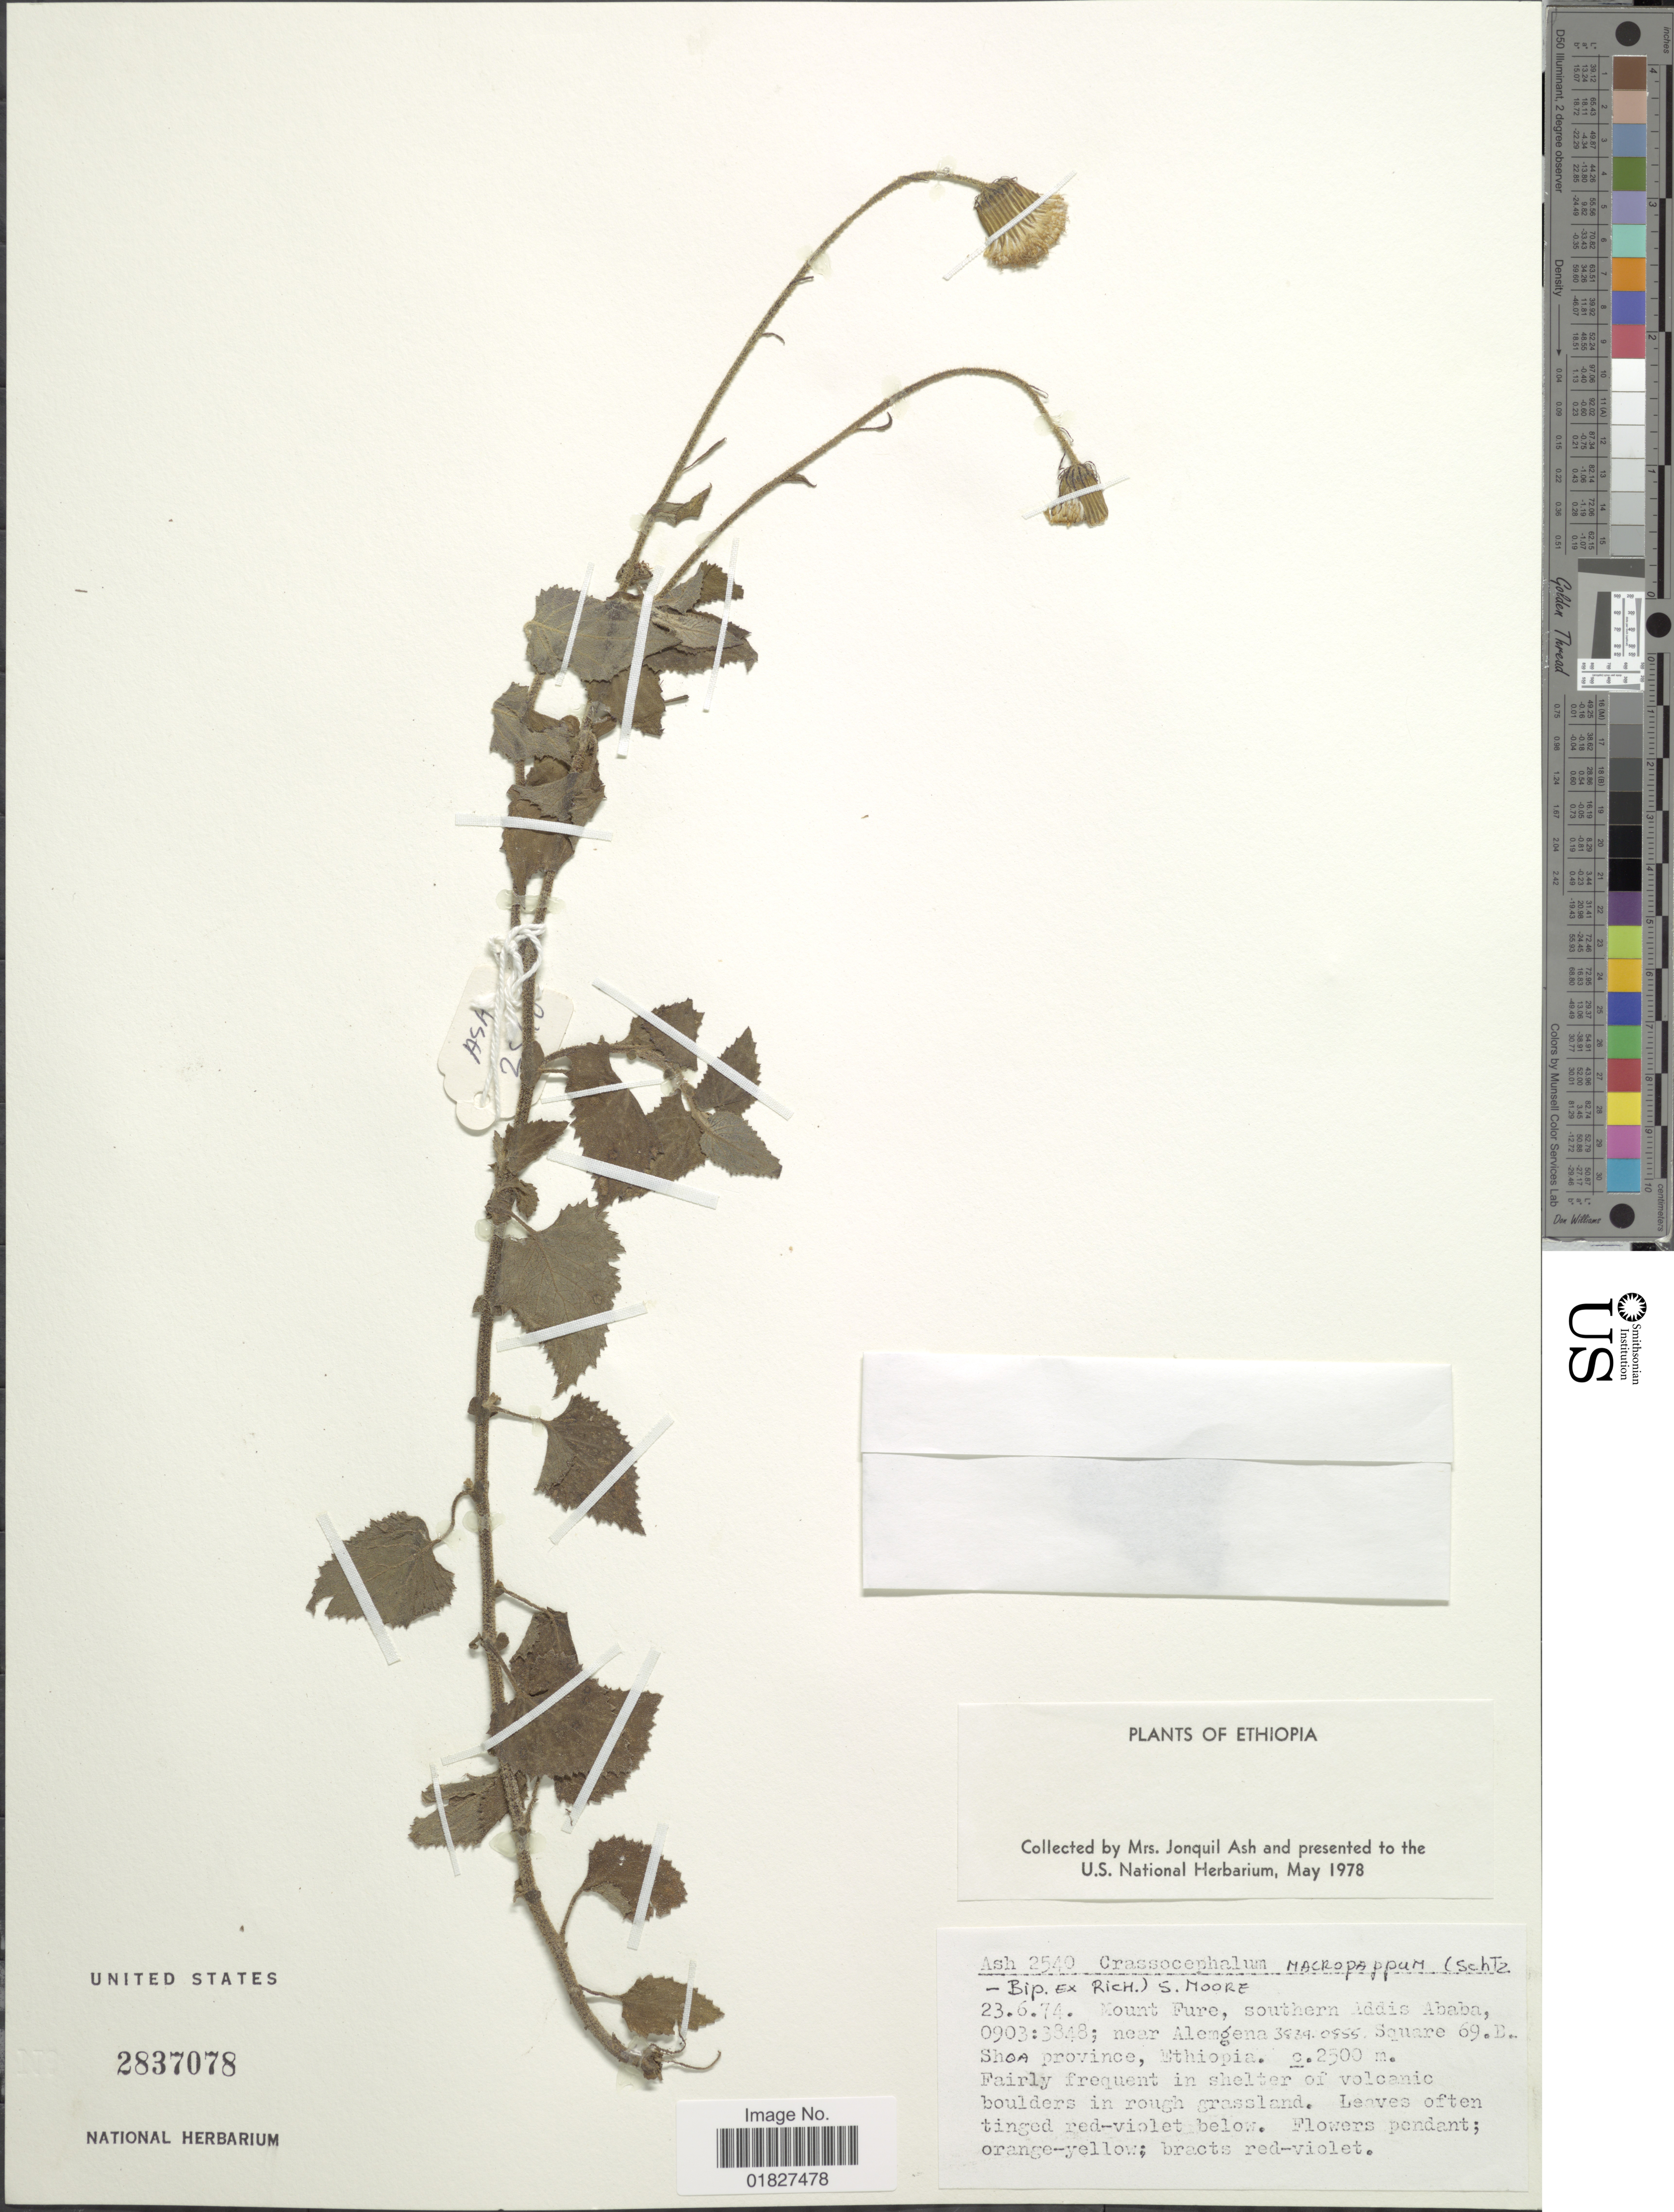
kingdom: Plantae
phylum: Tracheophyta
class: Magnoliopsida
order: Asterales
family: Asteraceae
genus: Crassocephalum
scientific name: Crassocephalum macropappus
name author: S. Moore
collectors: J. Ash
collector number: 2540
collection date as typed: Transcribed d/m/y: 23/6/74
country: Ethiopia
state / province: Addis Ababa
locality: Mount Fure, southern Addis Ababa, near Alemgena, Shoa Province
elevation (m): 2500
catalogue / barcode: US 2837078